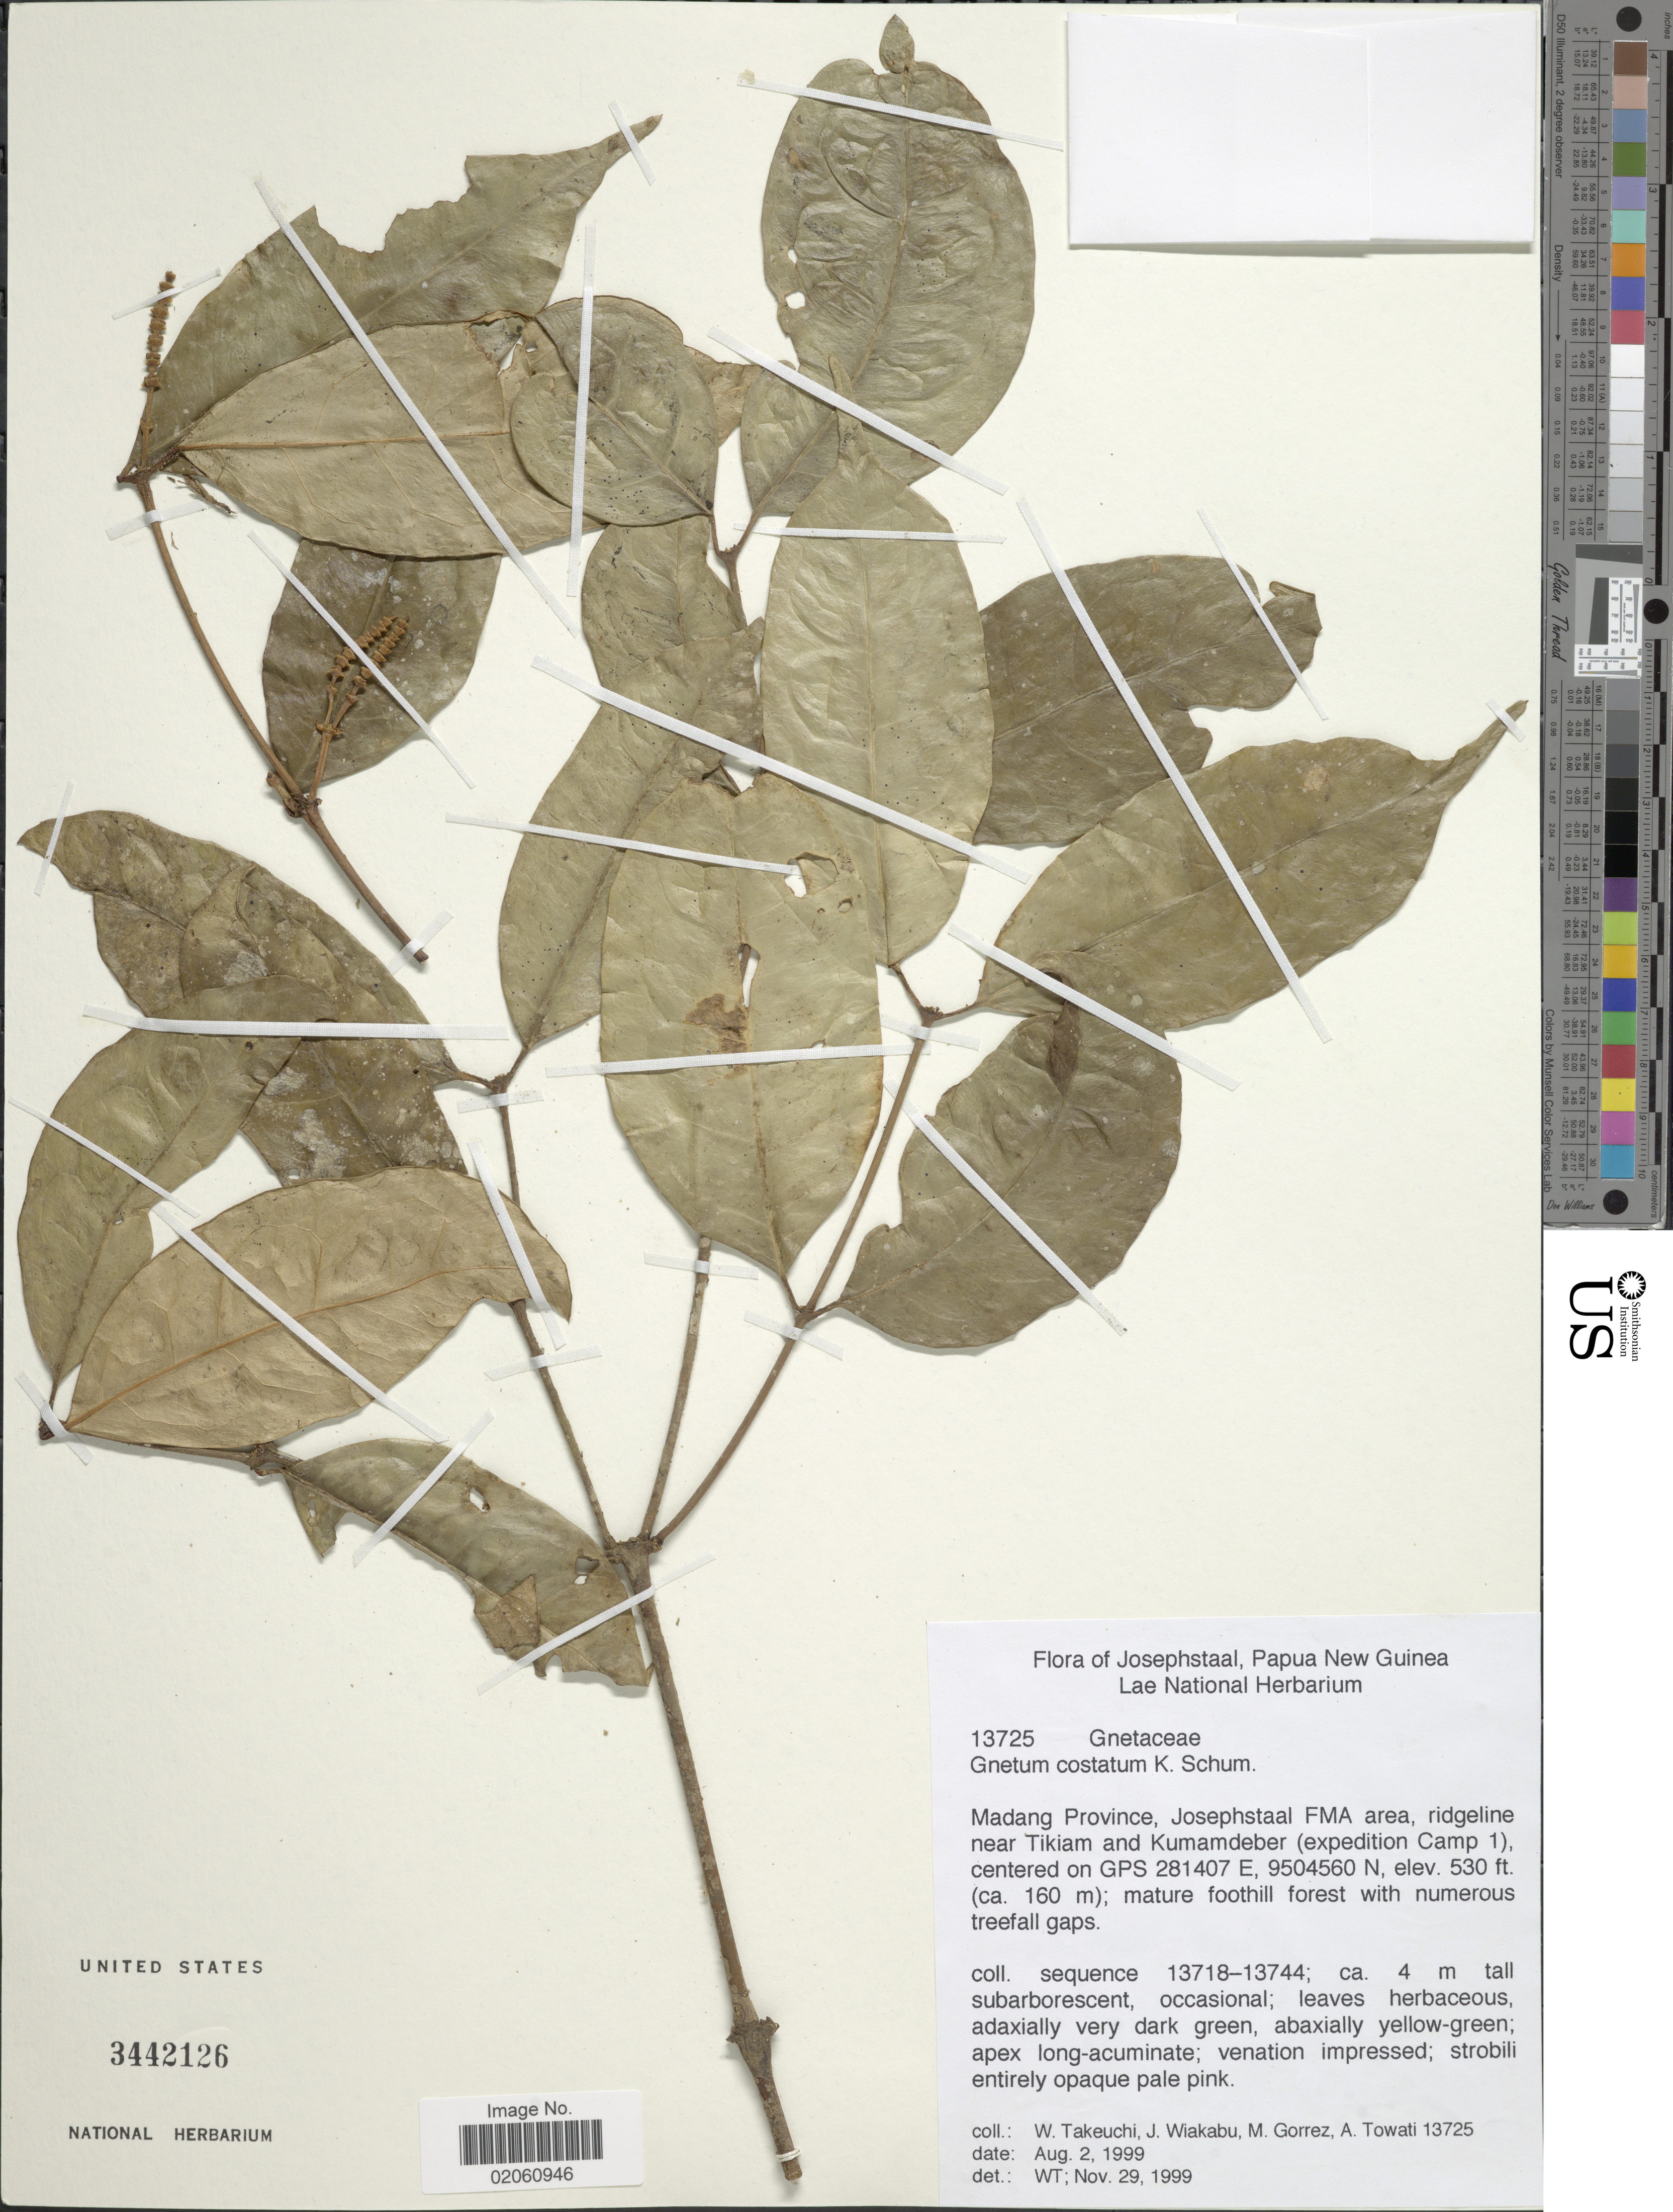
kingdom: Plantae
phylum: Tracheophyta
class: Gnetopsida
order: Gnetales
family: Gnetaceae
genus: Gnetum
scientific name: Gnetum costatum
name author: K. Schum.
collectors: W. Takeuchi, J. Wiakabu, M. Gorrez & A. Towati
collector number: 13725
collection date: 1999-08-02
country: Papua New Guinea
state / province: Madang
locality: Josephstaal, FMA area, ridgeline near Tikiam and Kumamdeber (expedition Camp 1), centered on GPS 281407E. 9504560 N; mature foothill forest with numerous treefall gaps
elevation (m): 162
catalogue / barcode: US 3442126